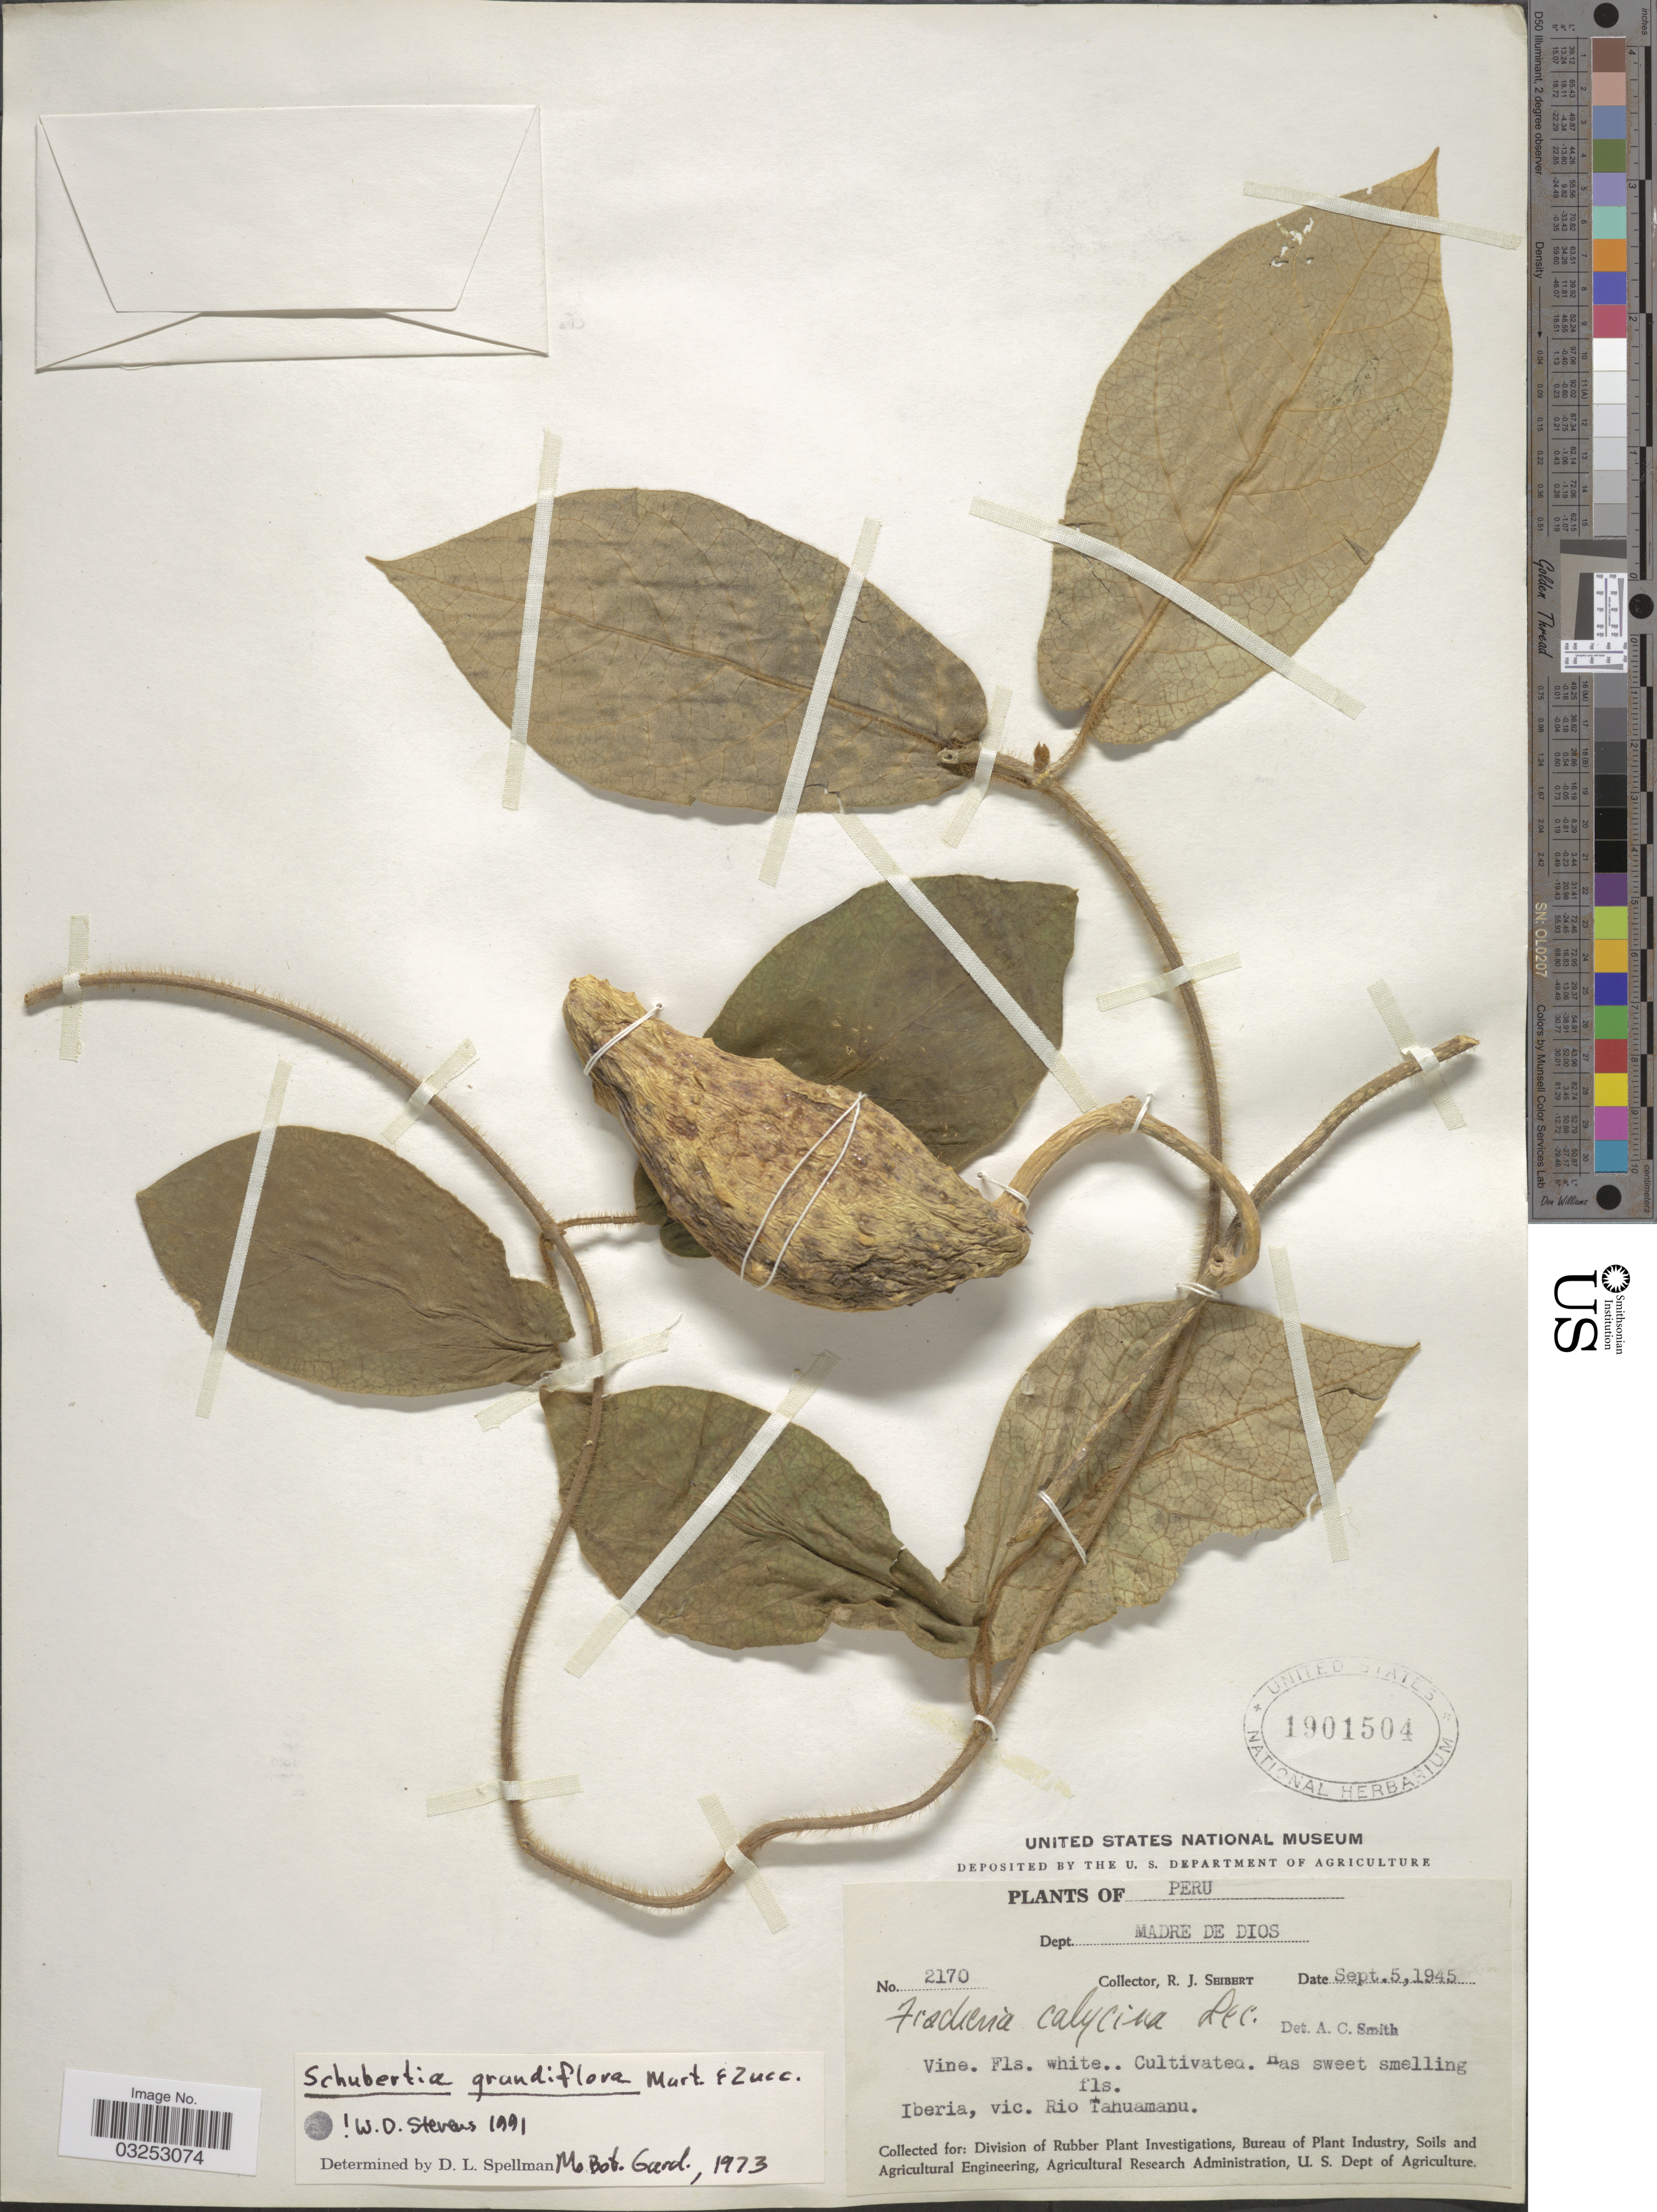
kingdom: Plantae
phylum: Tracheophyta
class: Magnoliopsida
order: Gentianales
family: Apocynaceae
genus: Schubertia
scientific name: Schubertia grandiflora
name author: Mart.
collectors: R. J. Seibert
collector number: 2170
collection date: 1945-09-05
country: Peru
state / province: Madre de Dios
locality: Dept. Madre de Dios, Iberia, vic. Rio Tahuamanu.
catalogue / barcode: US 1901504